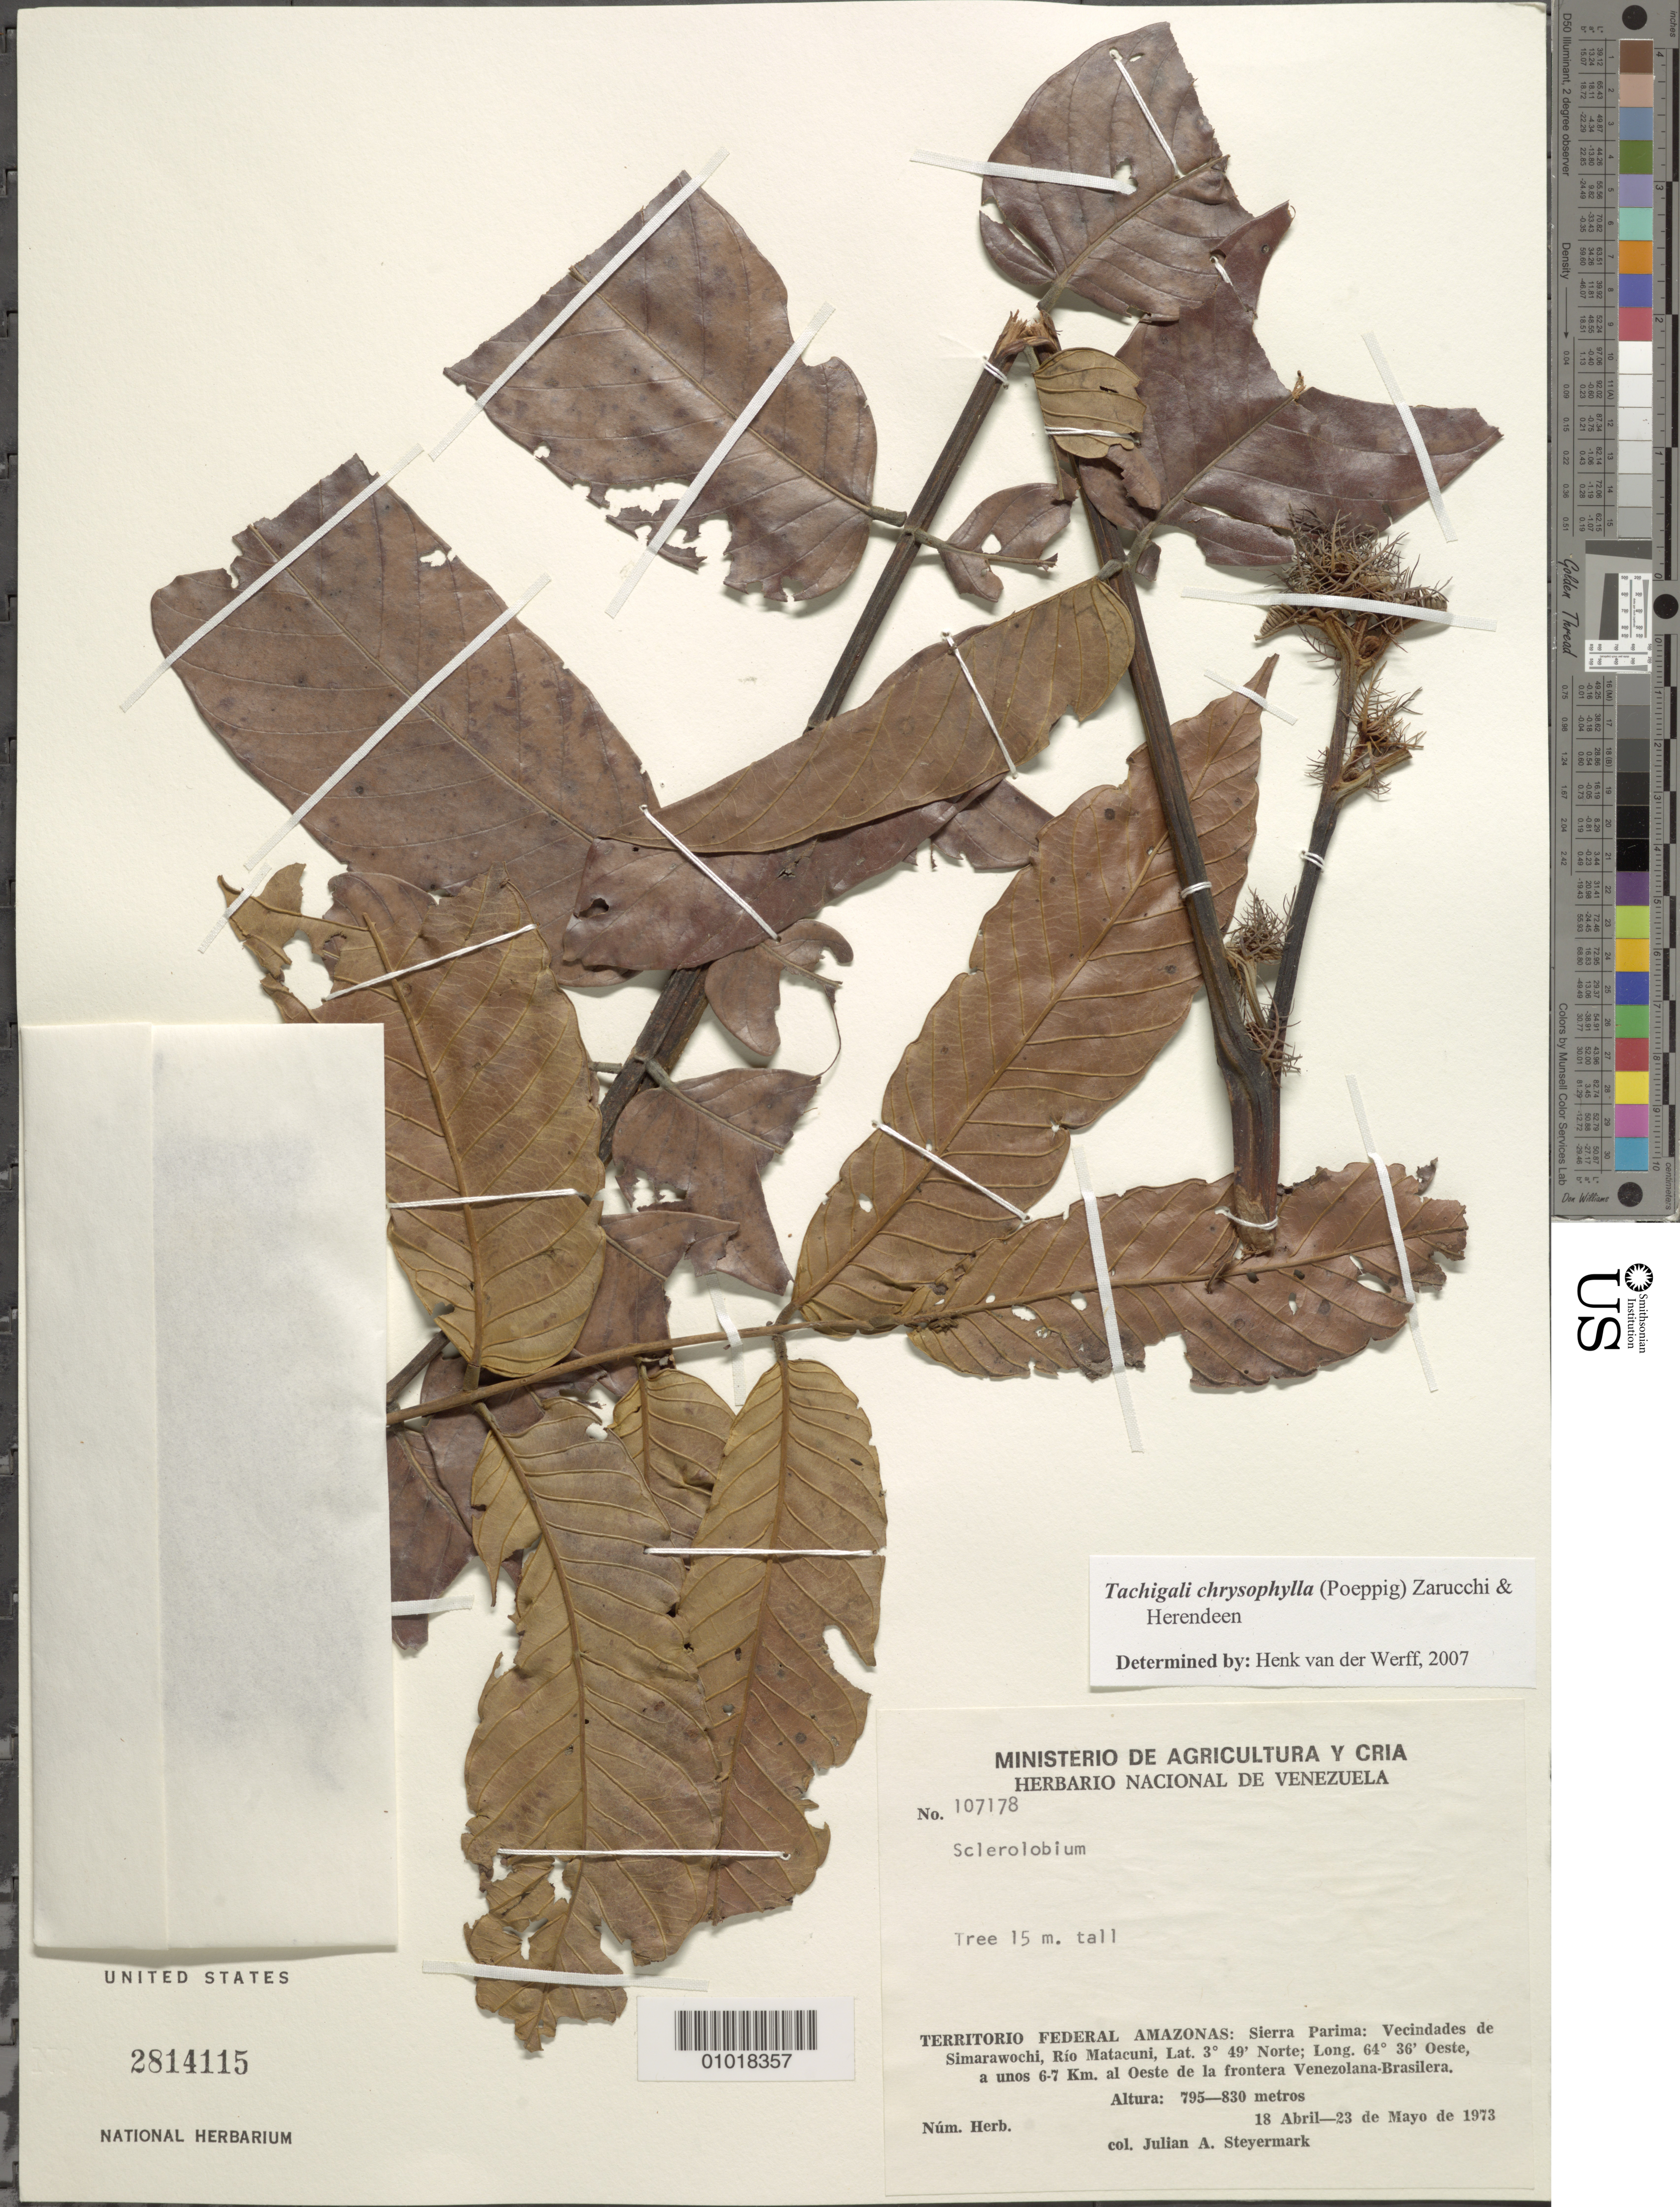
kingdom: Plantae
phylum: Tracheophyta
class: Magnoliopsida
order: Fabales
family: Fabaceae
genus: Tachigali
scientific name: Tachigali chrysophylla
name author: (Poepp.) Zarucchi & Herend.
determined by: van der Werff, H., (MO), Missouri Botanical Garden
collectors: J. Steyermark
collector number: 107178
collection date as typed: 18-Apr-73 to 23-May-73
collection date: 1973-04-18/1973-05-23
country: Venezuela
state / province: Amazonas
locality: Sierra Parima; vec de Simarawochi, Río Matacuni, a unos 6-7 km al oeste de la frontera Venezolana-Brasilera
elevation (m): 795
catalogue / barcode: US 2814115